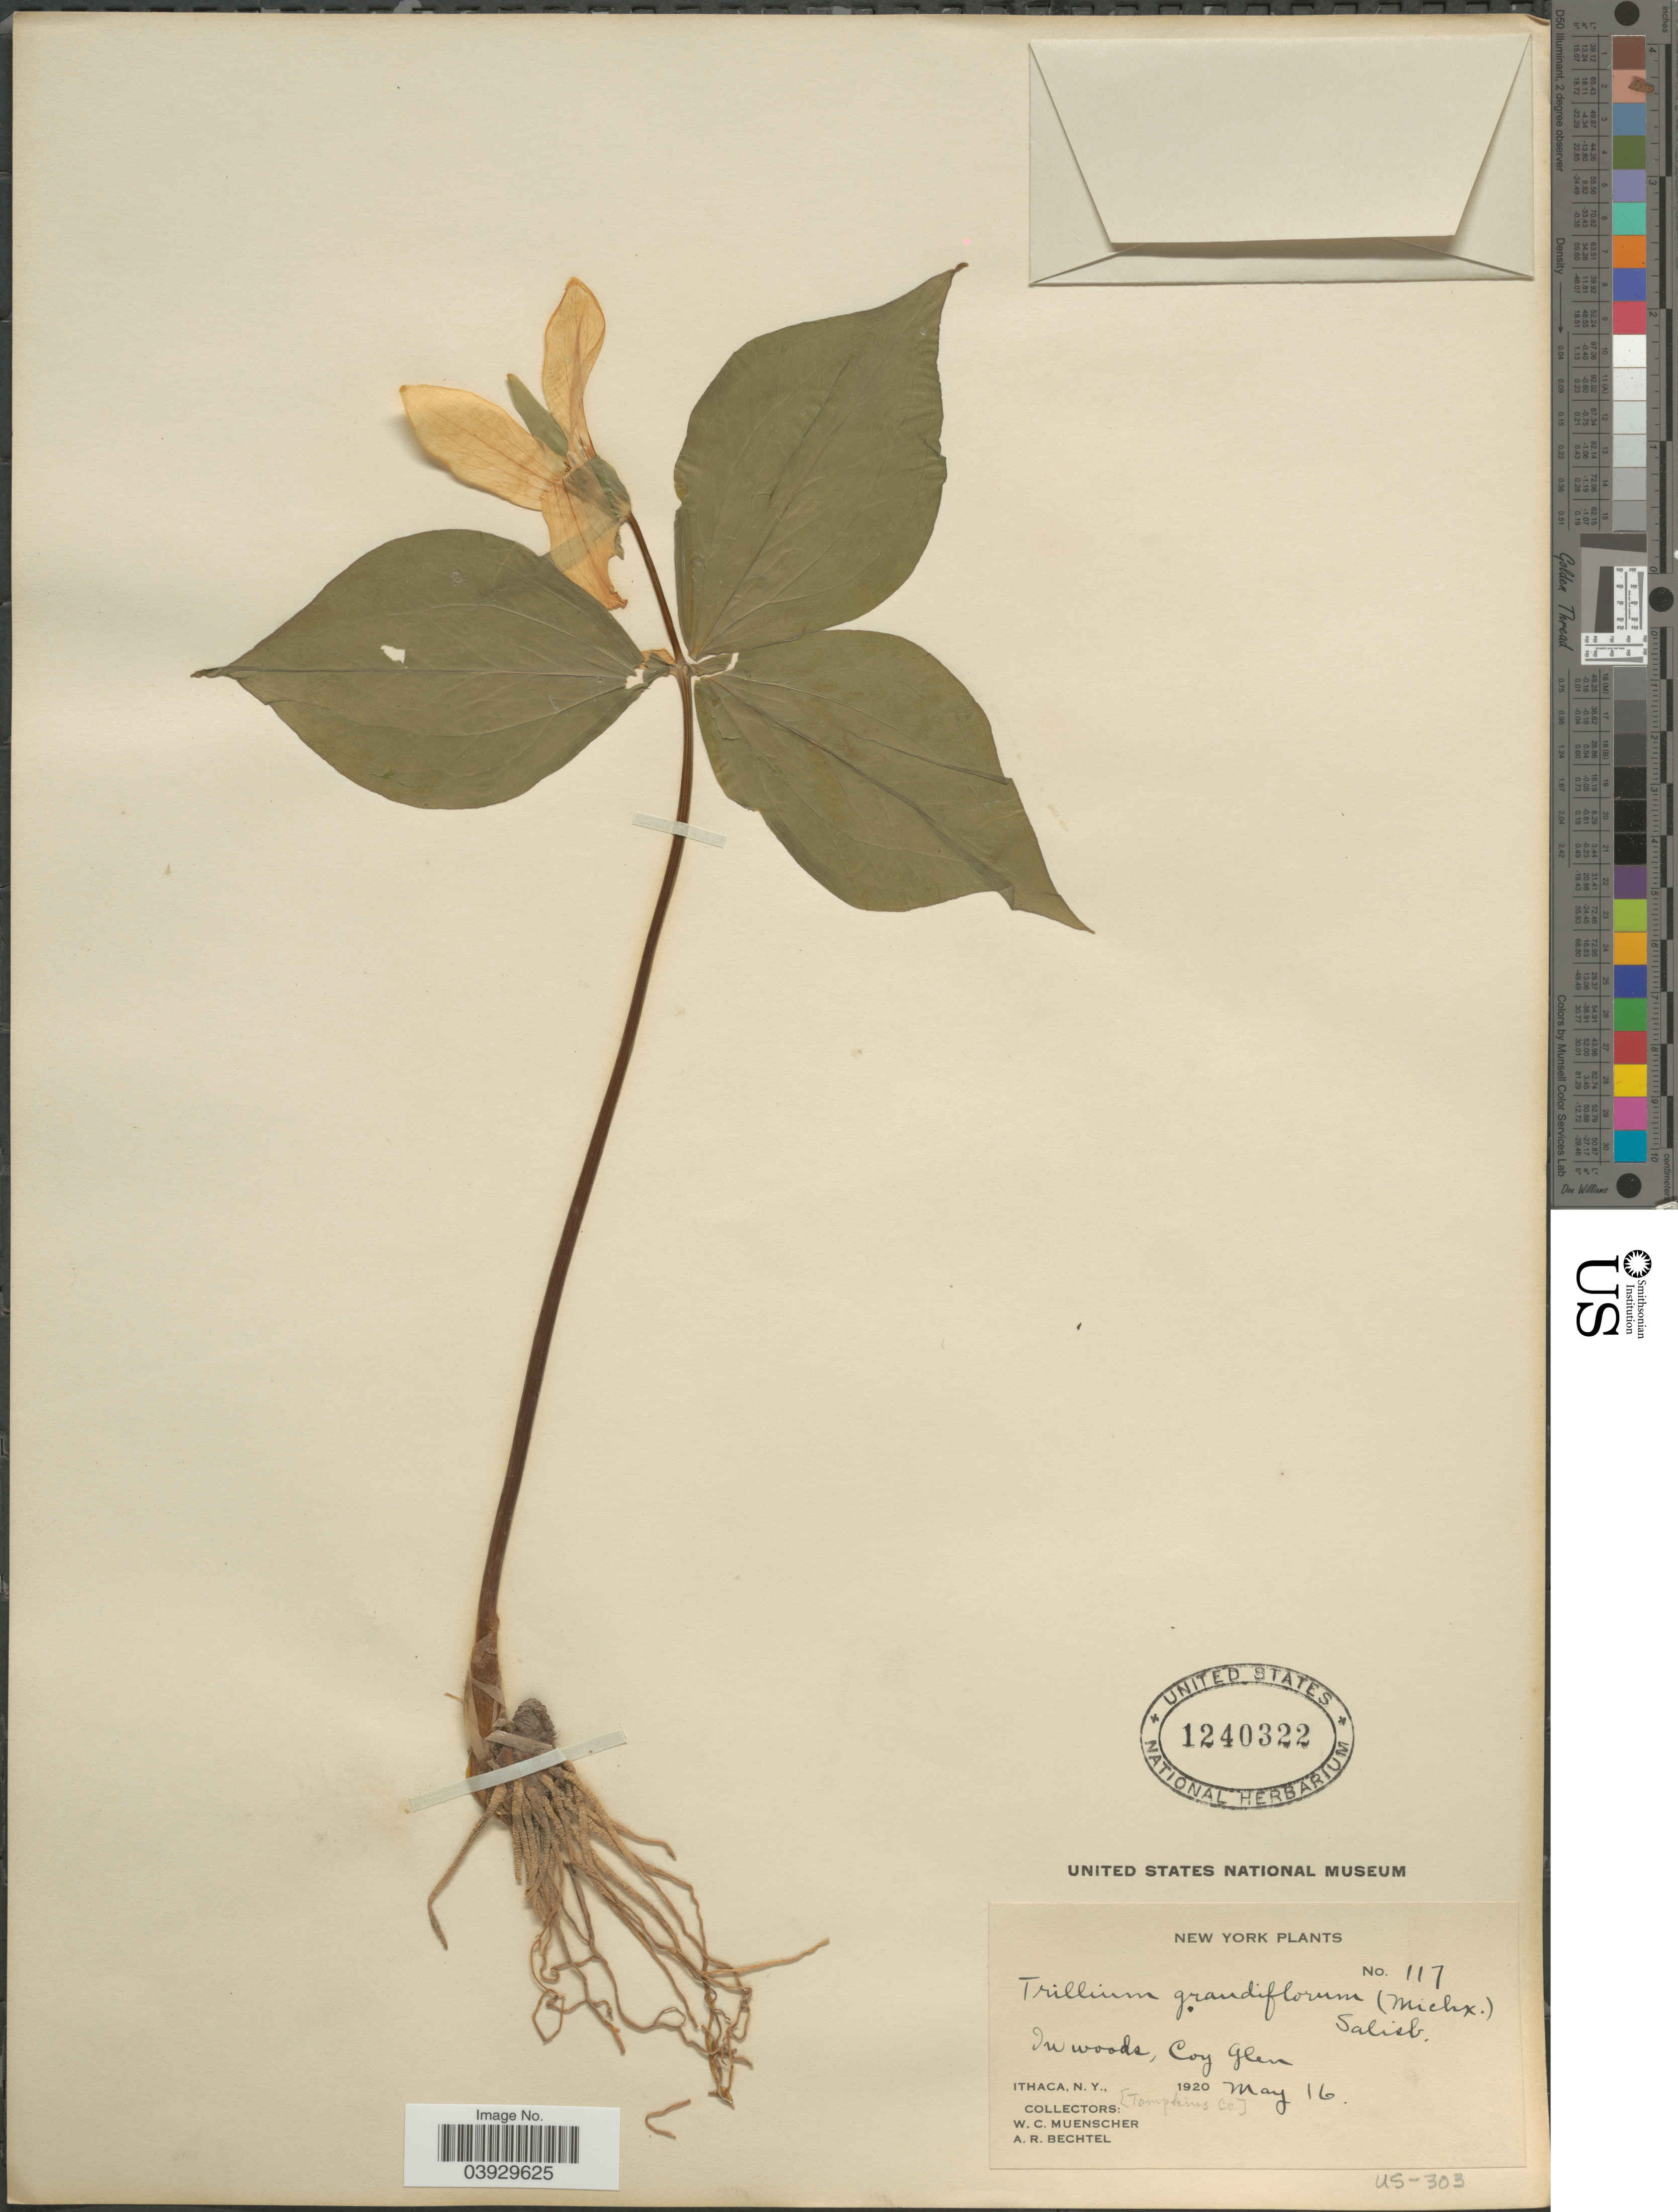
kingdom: Plantae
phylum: Tracheophyta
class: Liliopsida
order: Liliales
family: Melanthiaceae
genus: Trillium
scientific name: Trillium grandiflorum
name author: (Michx.) Salisb.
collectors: W. Muenscher & A. Bechtel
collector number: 117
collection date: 1920-05-16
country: United States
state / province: New York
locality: Coy Glen. Ithaca. [Tompkins Co.].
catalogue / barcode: US 1240322